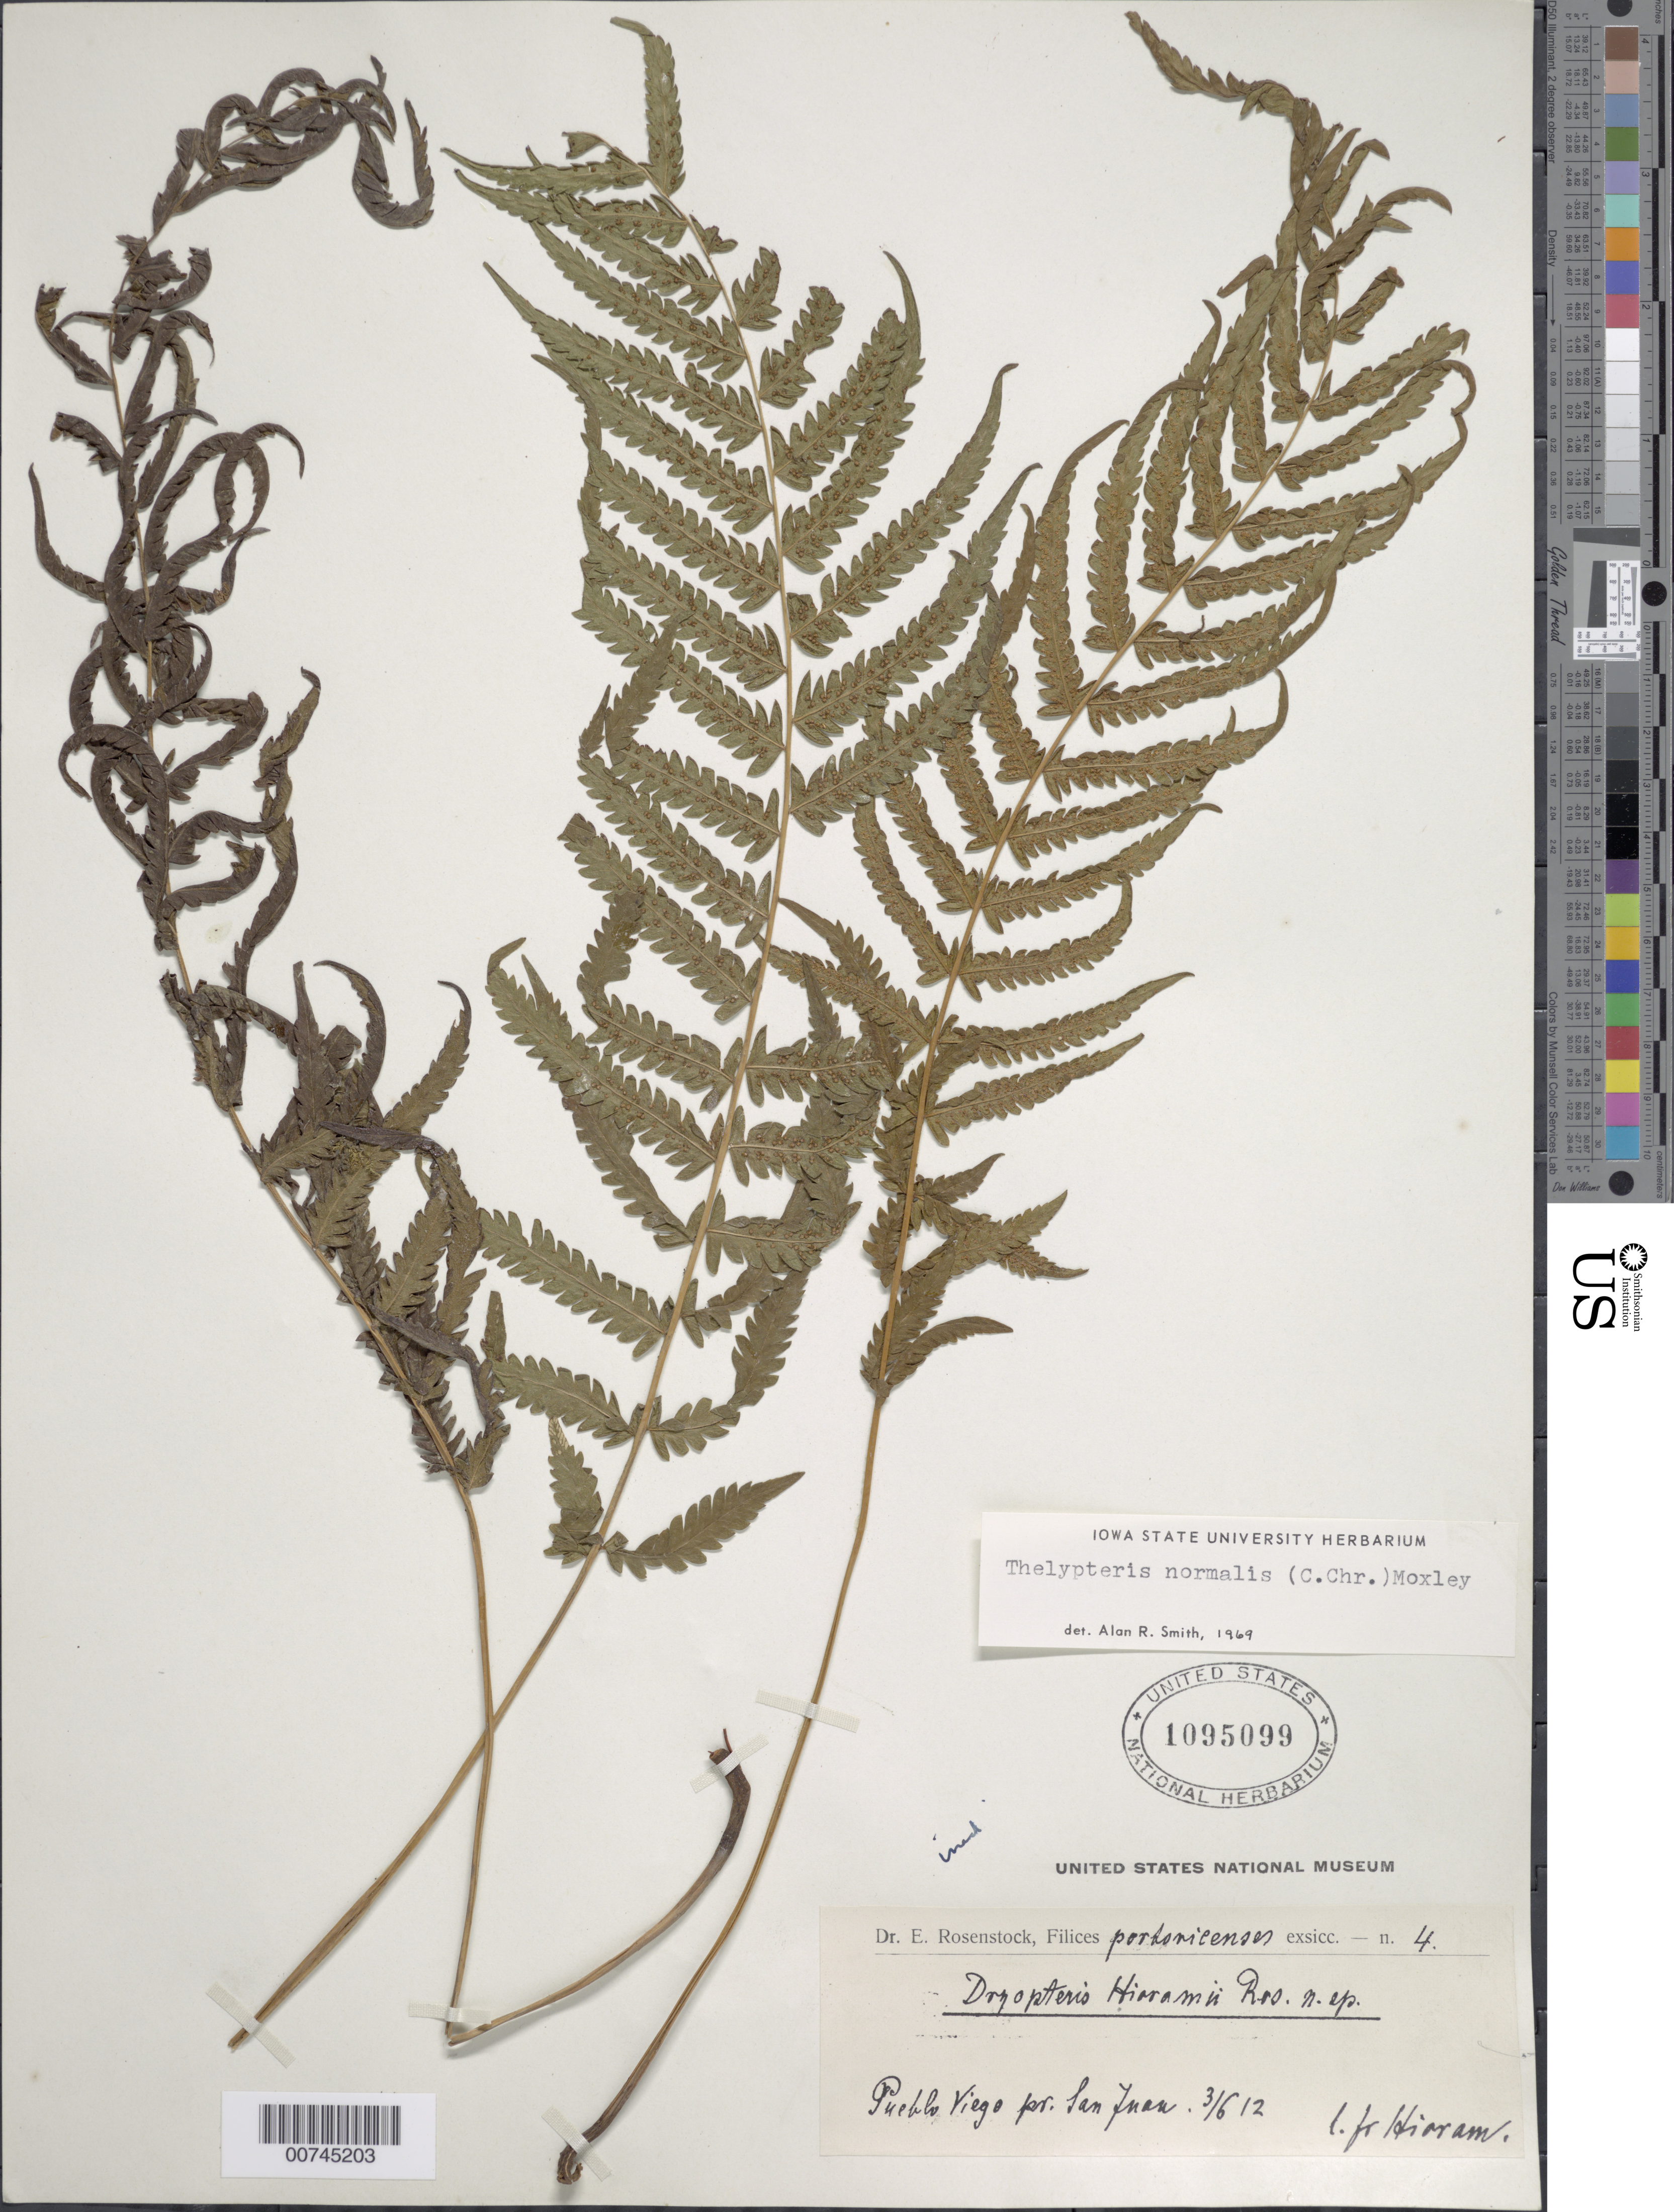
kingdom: Plantae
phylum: Tracheophyta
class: Polypodiopsida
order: Polypodiales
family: Thelypteridaceae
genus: Christella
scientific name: Christella kunthii comb. ined.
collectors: Bro. Hioram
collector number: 4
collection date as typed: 06 Mar 1912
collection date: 1912-03-06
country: Puerto Rico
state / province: San Juan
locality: Pueblo Viejo pr. San Juan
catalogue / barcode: US 1095099